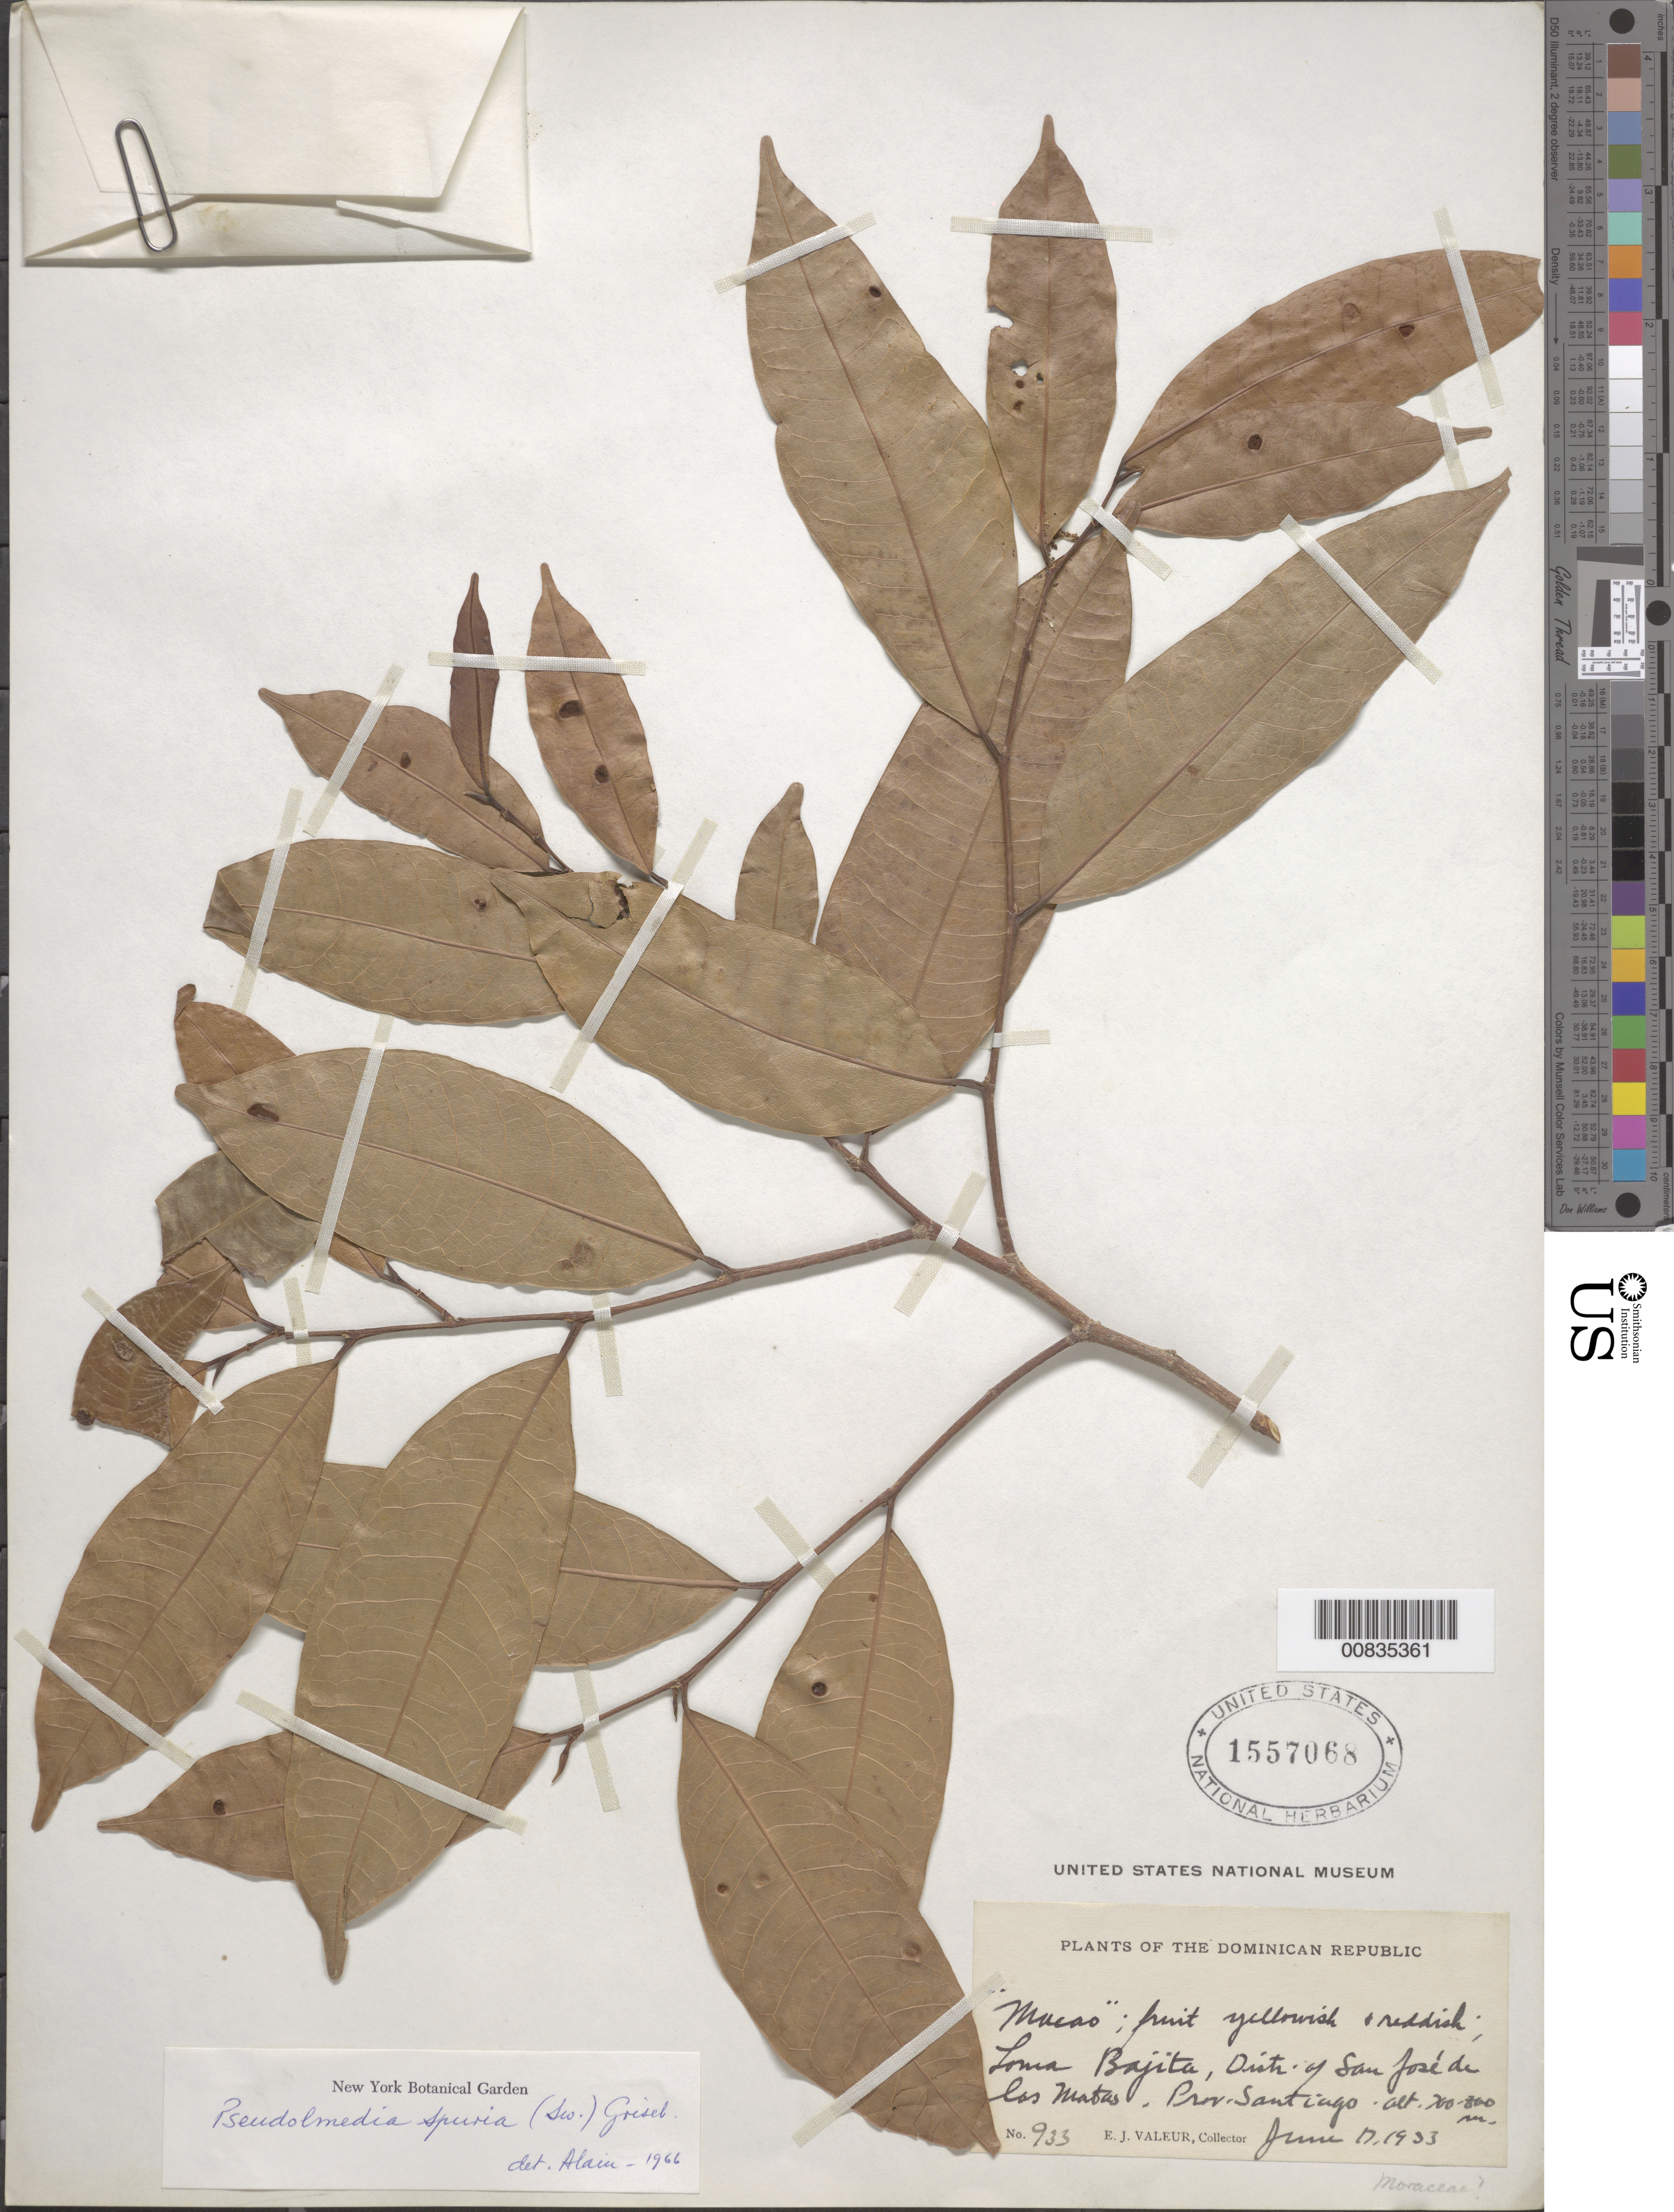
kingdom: Plantae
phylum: Tracheophyta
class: Magnoliopsida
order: Rosales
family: Moraceae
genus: Pseudolmedia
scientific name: Pseudolmedia spuria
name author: (Sw.) Griseb.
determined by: Liogier, Alain H.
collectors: E. Valeur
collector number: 933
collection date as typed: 17 Jun 1933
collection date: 1933-06-17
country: Dominican Republic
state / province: Santiago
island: Hispaniola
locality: Loma Bajita, Distr. of San José de las Matas.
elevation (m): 300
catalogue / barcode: US 1557068